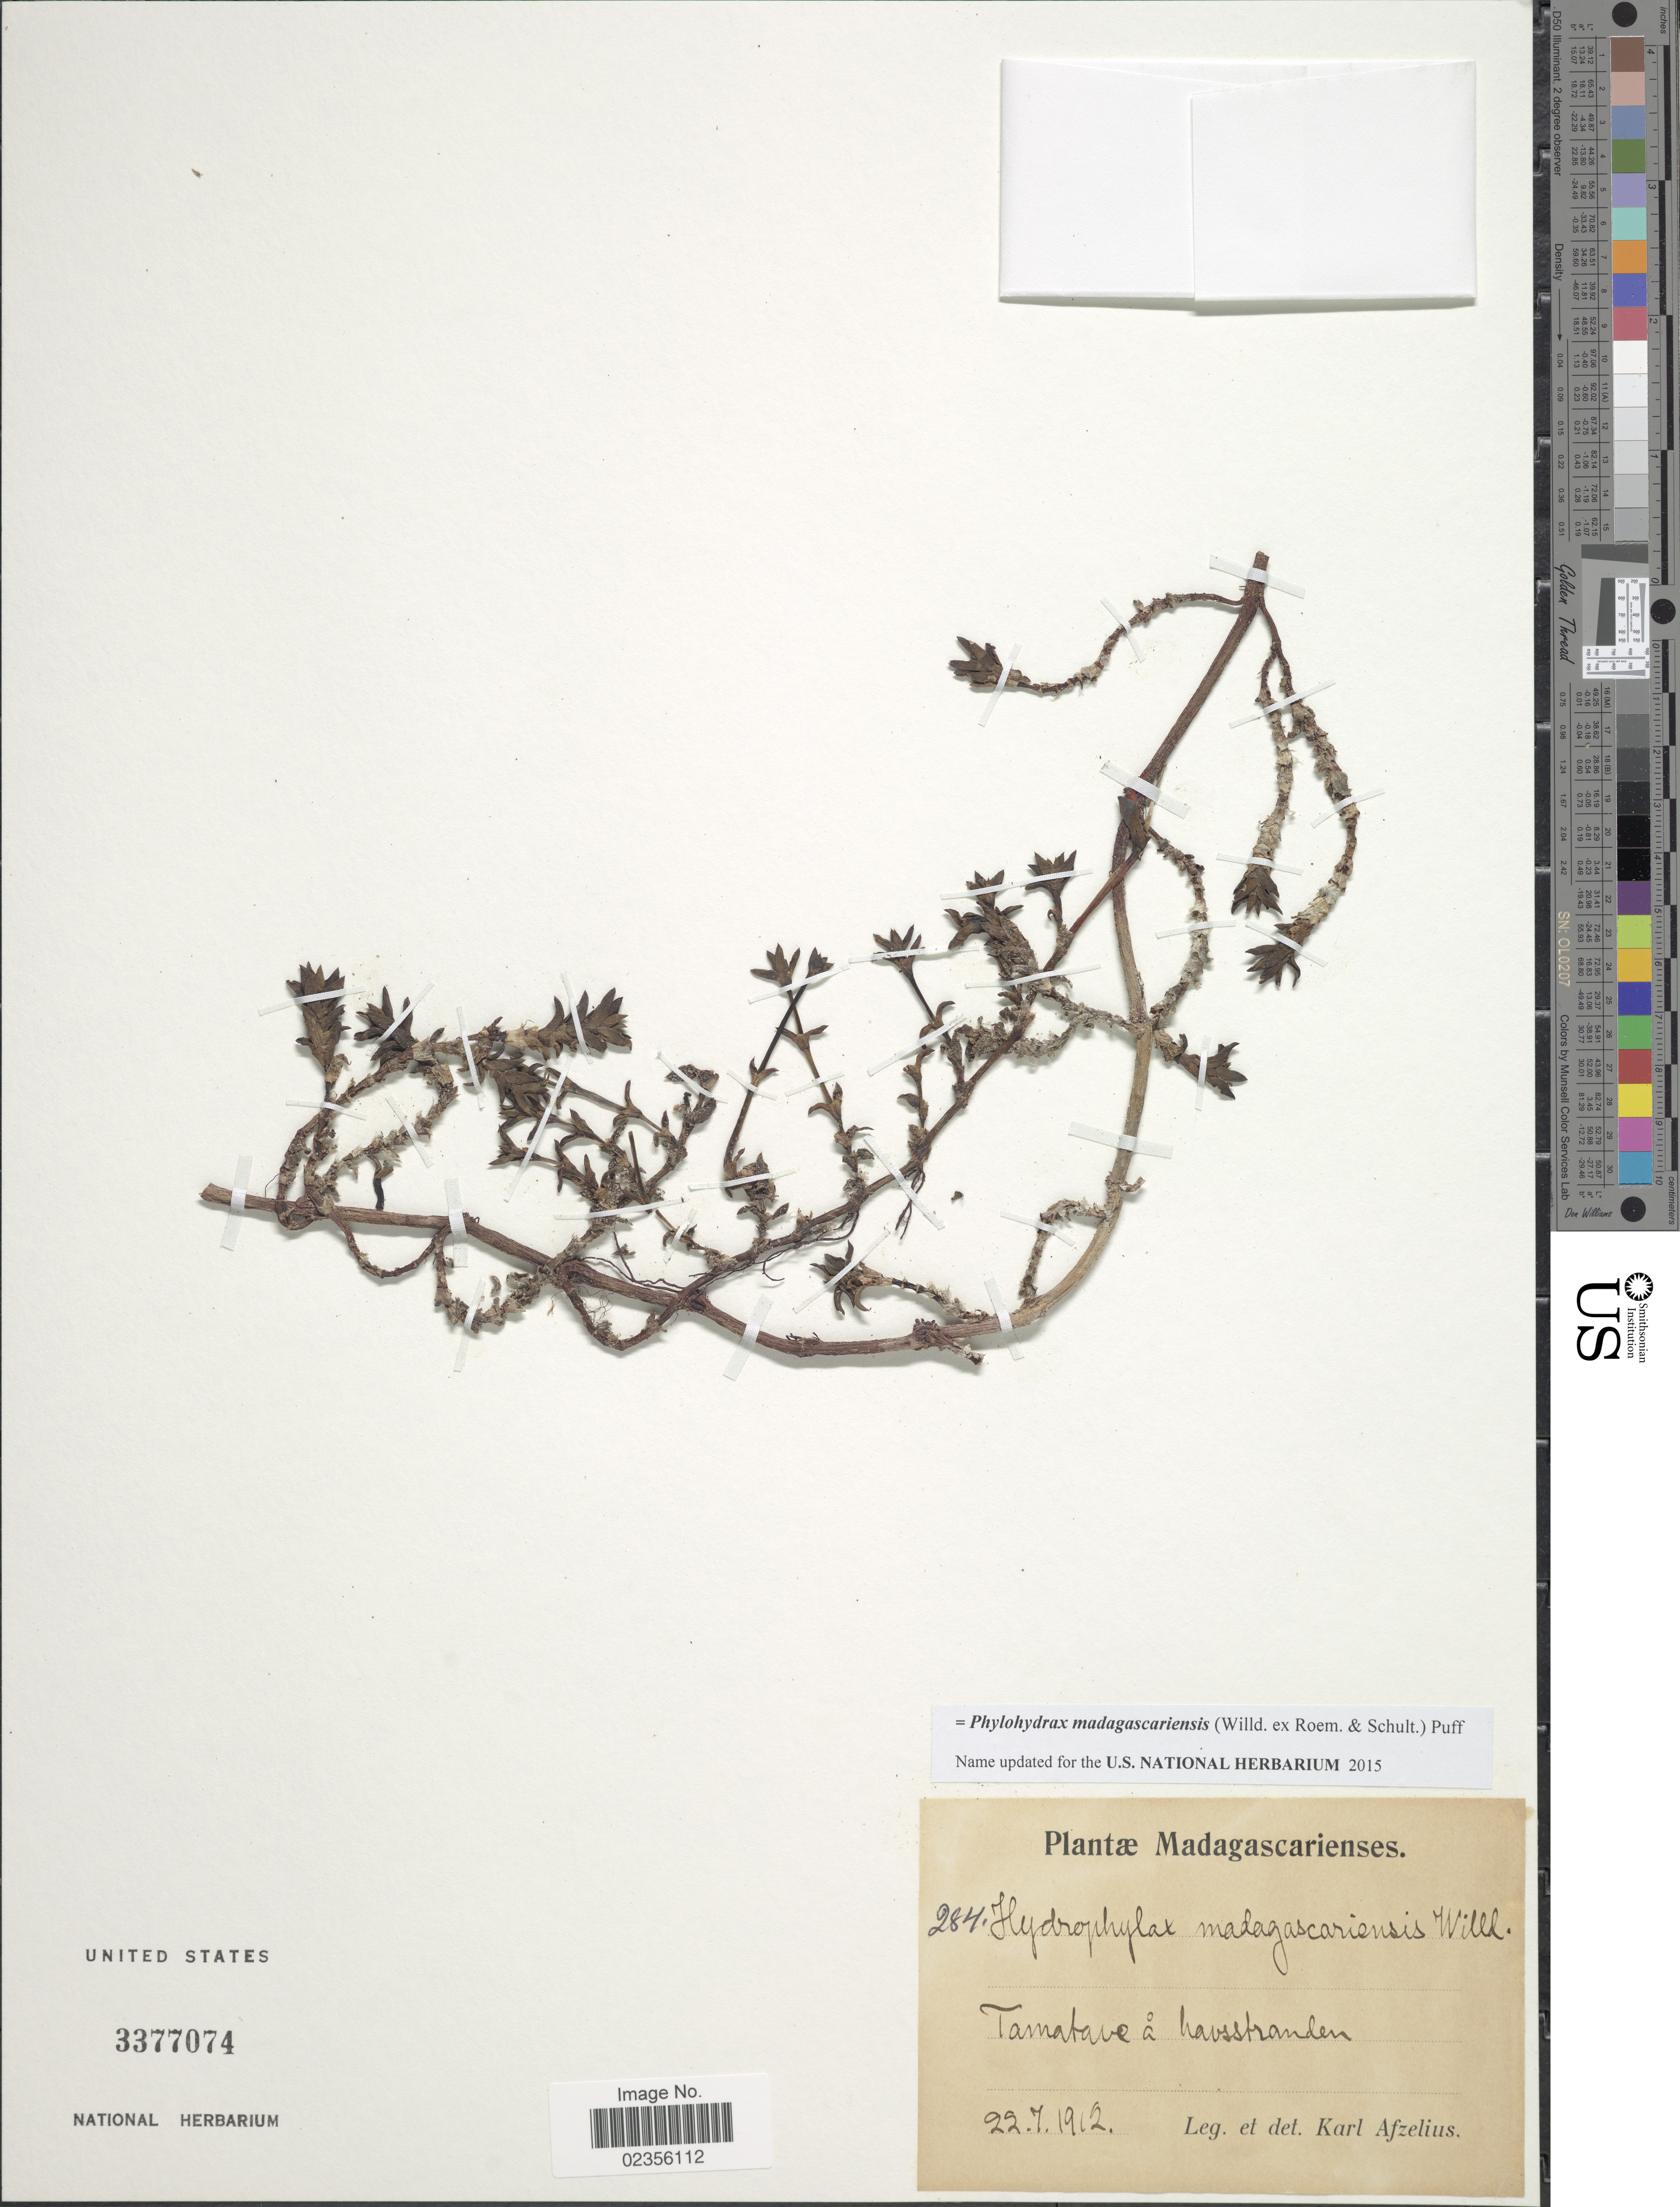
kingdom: Plantae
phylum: Tracheophyta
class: Magnoliopsida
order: Gentianales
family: Rubiaceae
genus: Phylohydrax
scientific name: Phylohydrax madagascariensis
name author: (Willd. ex Roem. & Schult.) Puff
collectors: K. R. Afzelius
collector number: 284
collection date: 1912-07-22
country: Madagascar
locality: Madagascarienses. Tamatave: havsstranden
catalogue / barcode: US 3377074